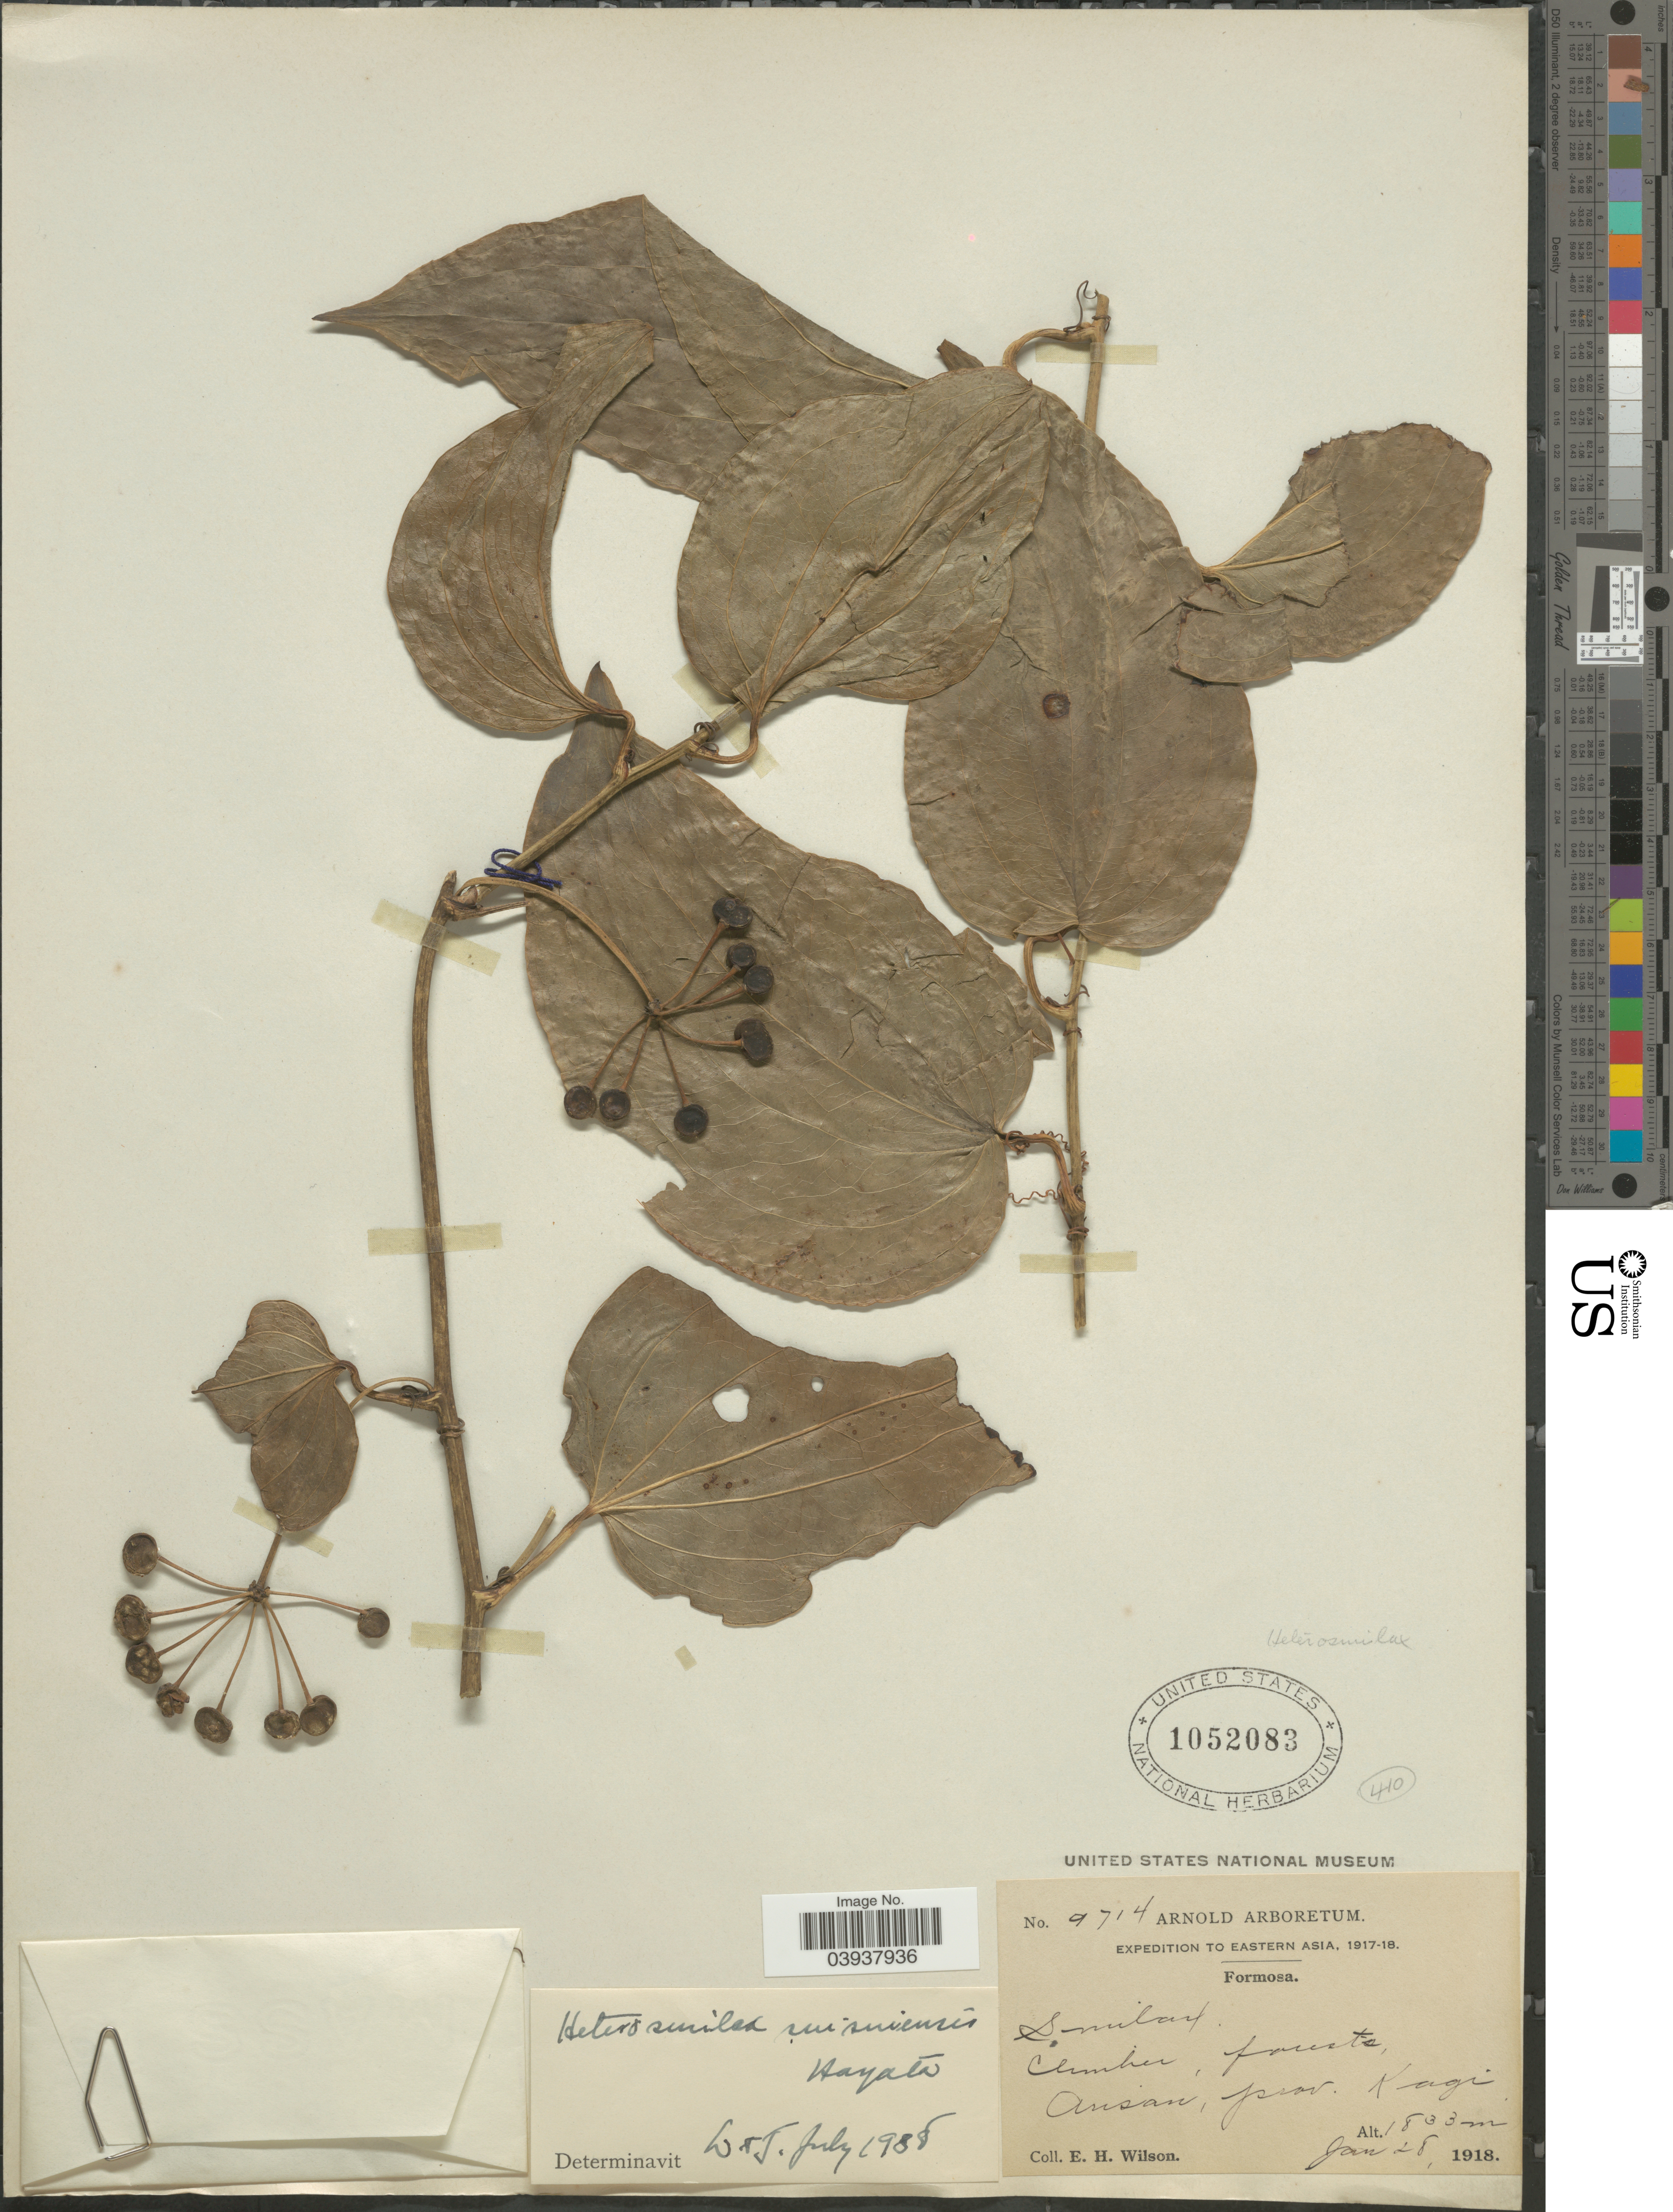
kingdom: Plantae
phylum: Tracheophyta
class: Liliopsida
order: Liliales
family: Smilacaceae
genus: Heterosmilax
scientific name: Heterosmilax seisuiensis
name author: (Hayata) F.T. Wang & Tang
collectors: E. Wilson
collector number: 9714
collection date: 1918-01-28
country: Taiwan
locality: Eastern Asia. Arisan, prov. Kagi.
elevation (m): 1833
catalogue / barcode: US 1052083